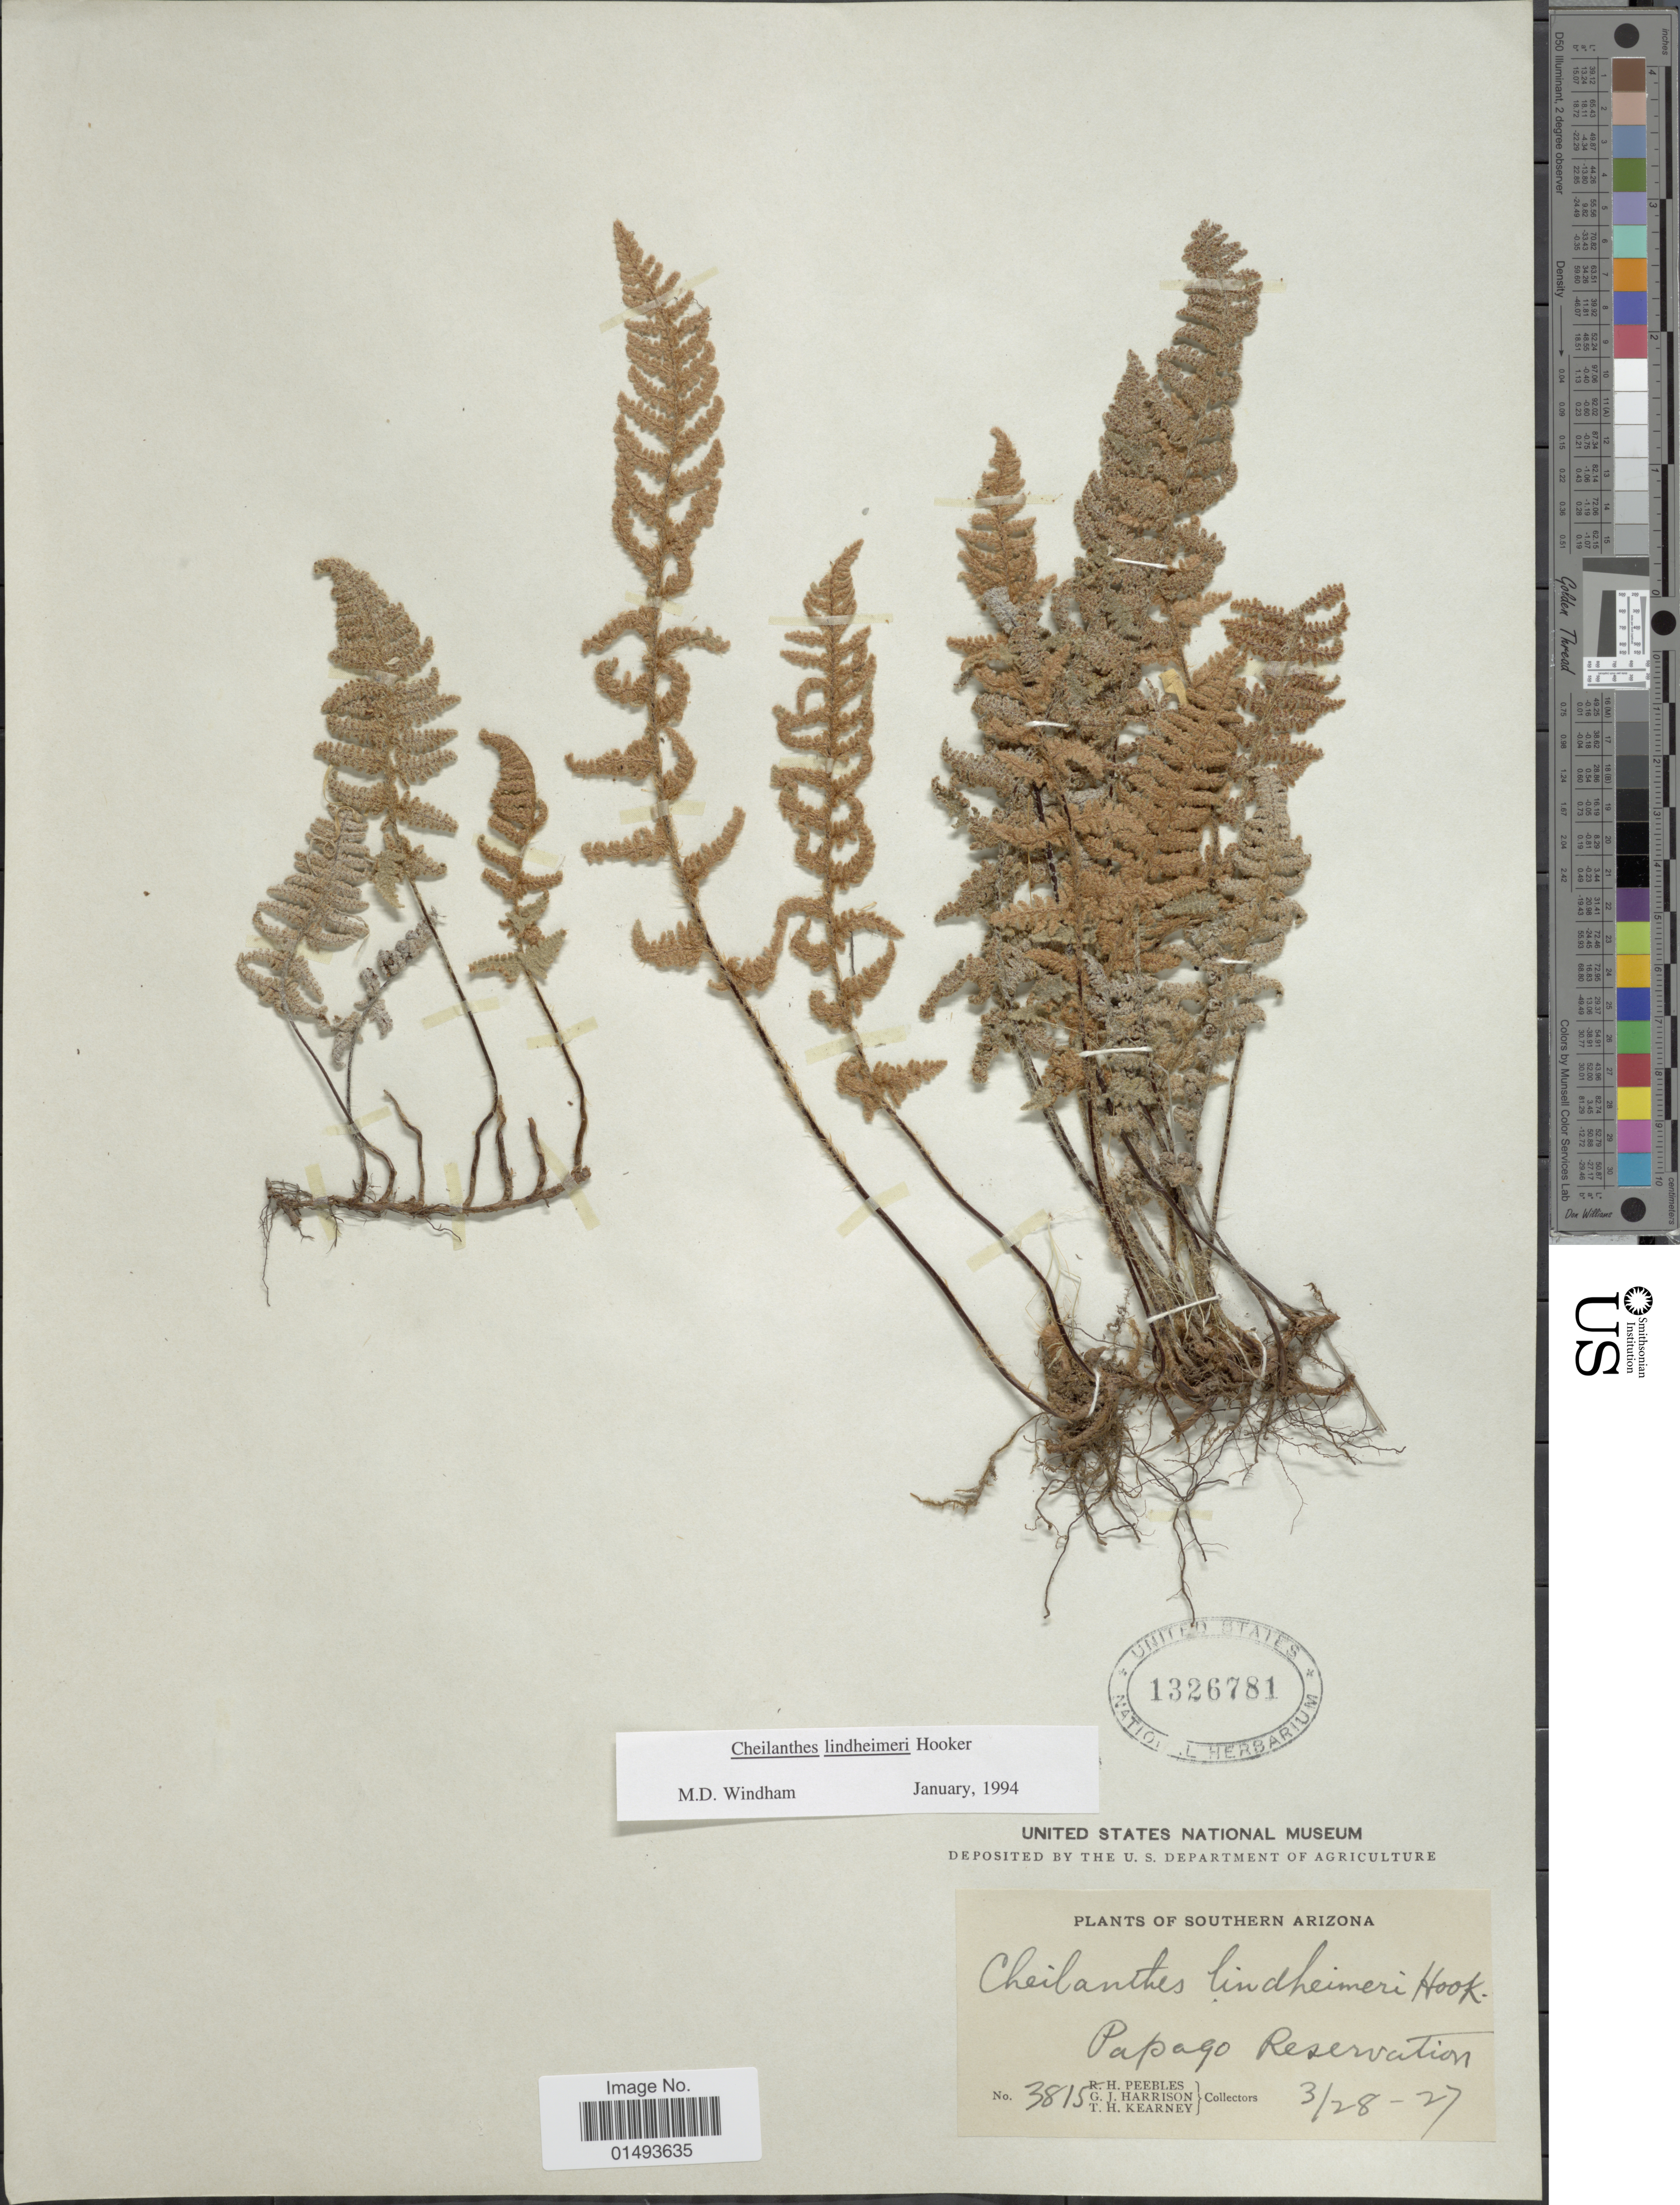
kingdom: Plantae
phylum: Tracheophyta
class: Polypodiopsida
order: Polypodiales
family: Pteridaceae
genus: Myriopteris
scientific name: Myriopteris lindheimeri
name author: (Hook.) J. Sm.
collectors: R. H. Peebles, G. J. Harrison & T. H. Kearney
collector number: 3815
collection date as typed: Transcribed d/m/y: 28/3/27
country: United States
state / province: Arizona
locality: Plants of Southern Arizona, Papago Reservation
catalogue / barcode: US 1326781